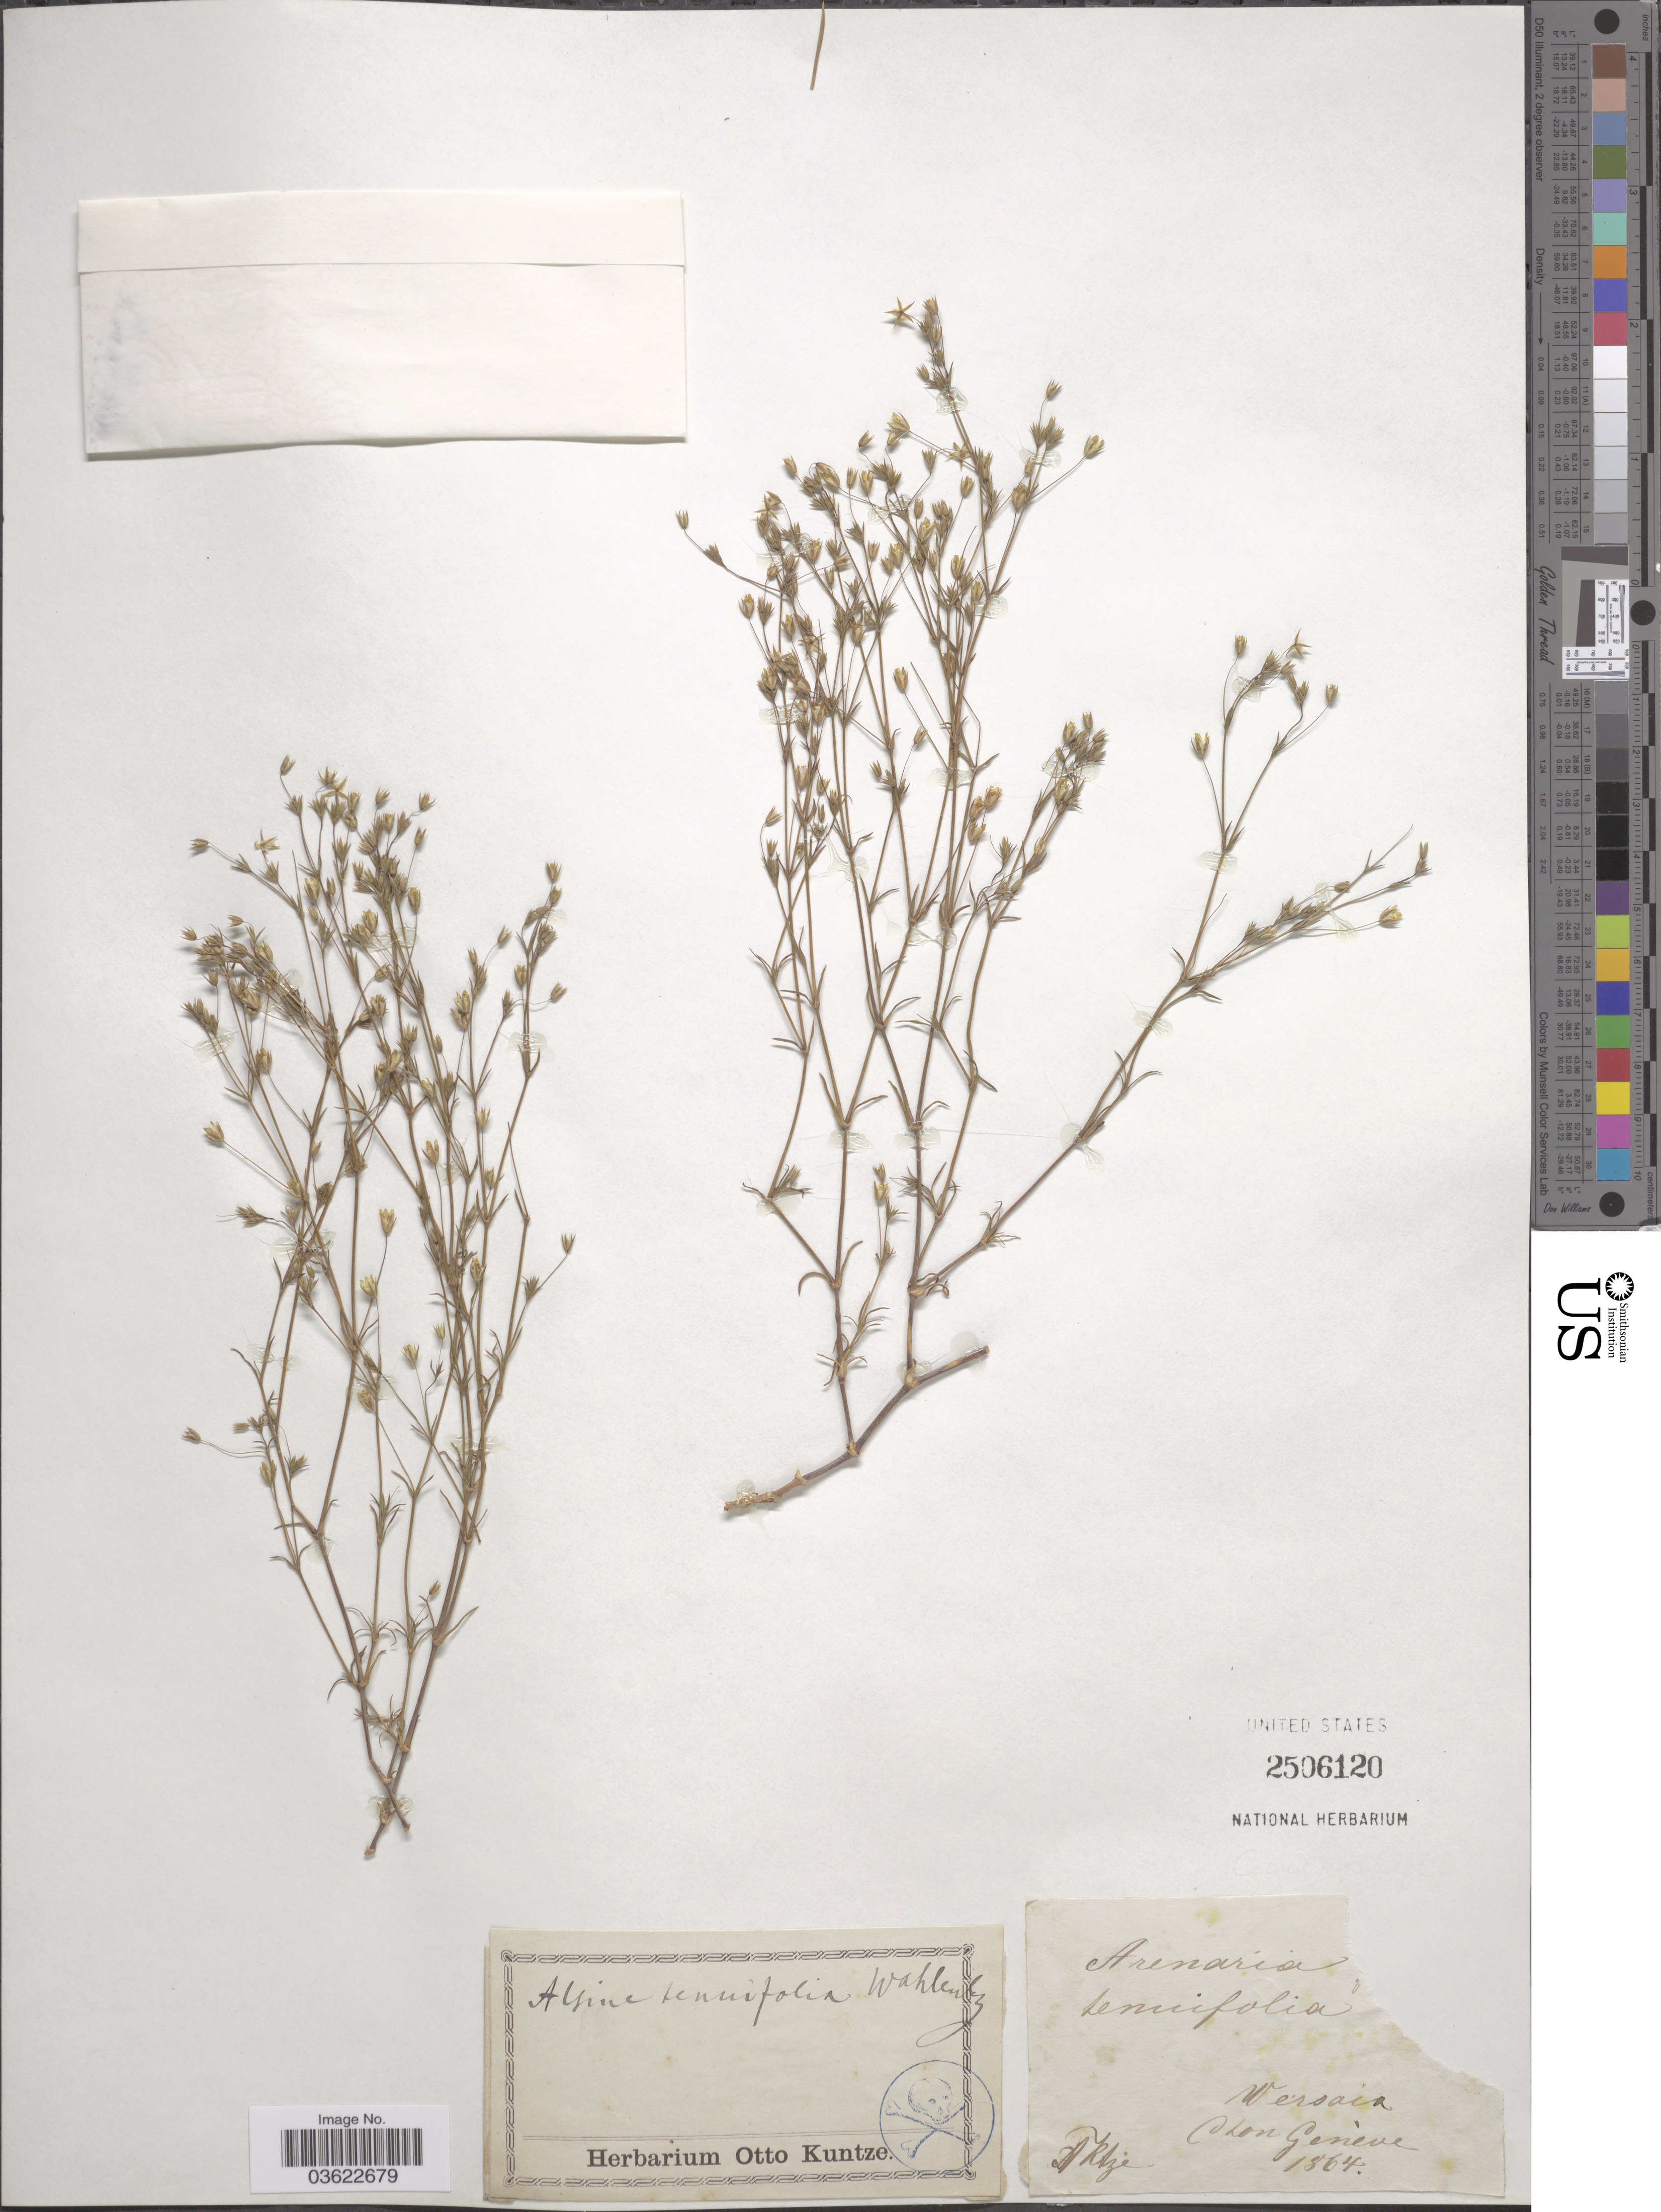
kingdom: Plantae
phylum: Tracheophyta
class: Magnoliopsida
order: Caryophyllales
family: Caryophyllaceae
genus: Arenaria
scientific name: Arenaria tenuifolia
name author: L.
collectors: C.E.O. Kuntze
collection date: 1864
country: Switzerland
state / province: Genève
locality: Wersaia. C-ton Genève.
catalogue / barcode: US 2506120